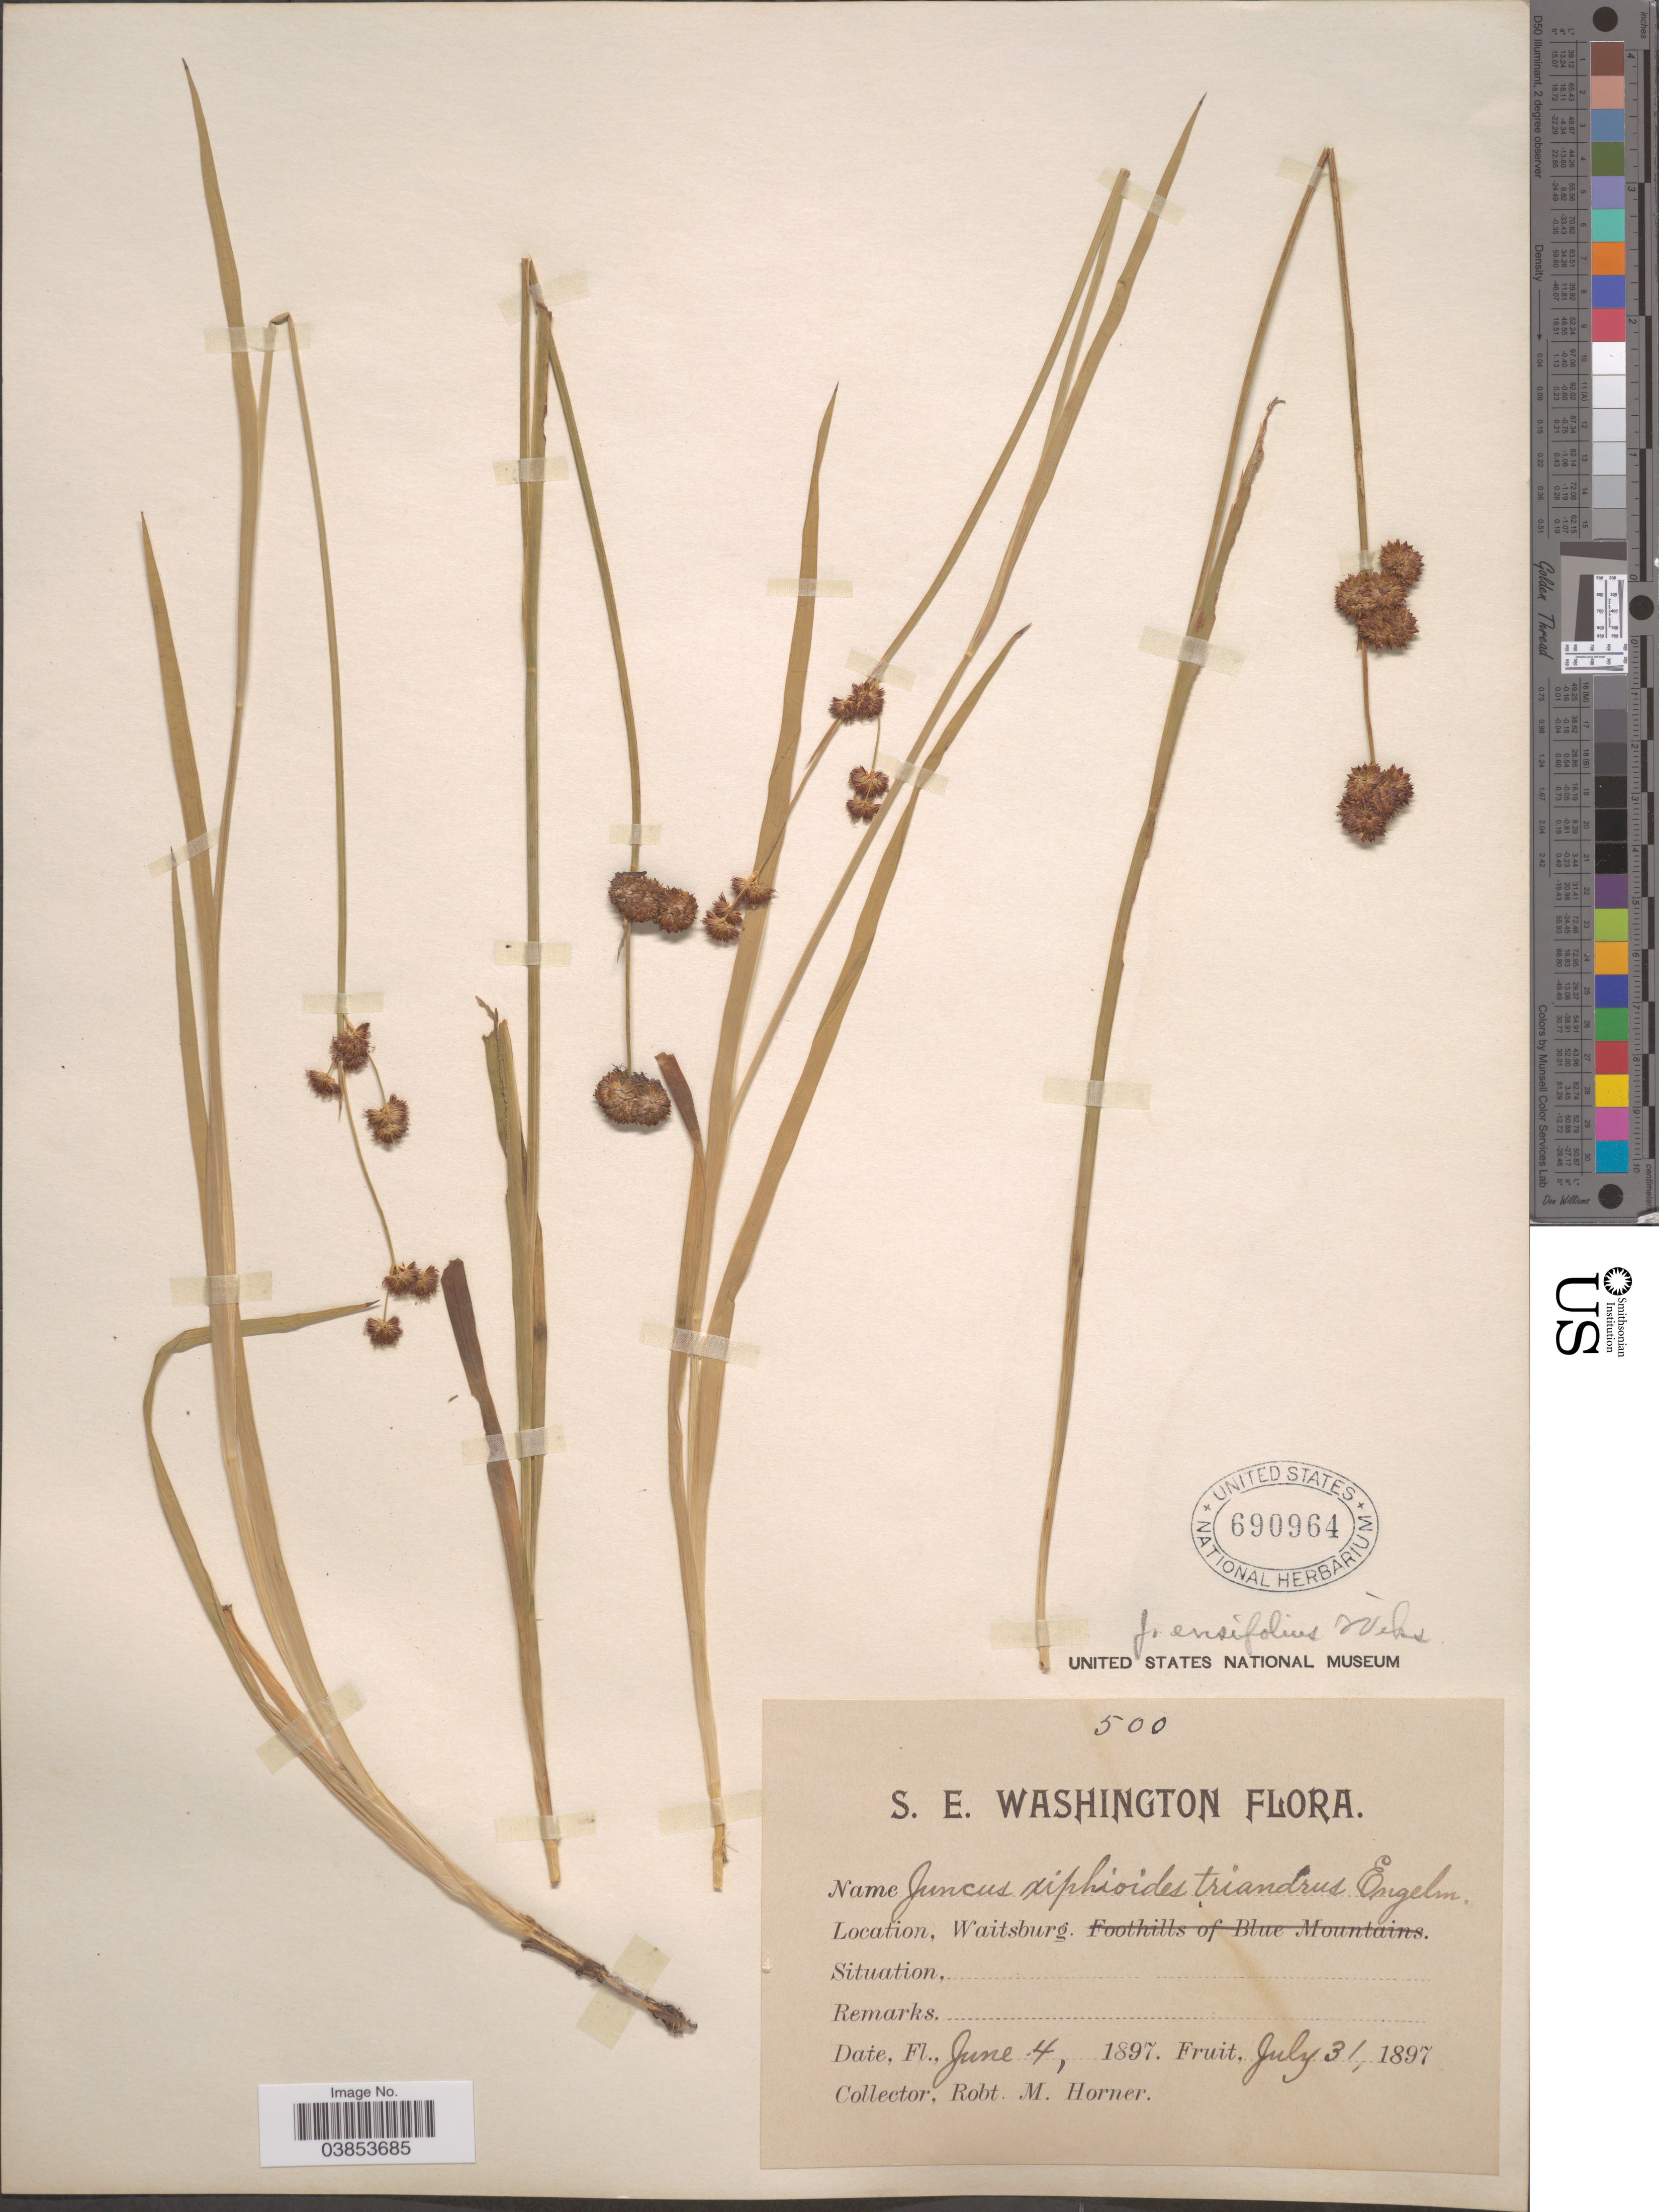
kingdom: Plantae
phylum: Tracheophyta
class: Liliopsida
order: Poales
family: Juncaceae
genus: Juncus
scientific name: Juncus ensifolius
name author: Wikstr.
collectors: R. Horner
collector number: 500?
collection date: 1897-06-04/1897-07-31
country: United States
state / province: Washington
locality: S. E. Washington. Waitsburg.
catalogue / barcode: US 690964